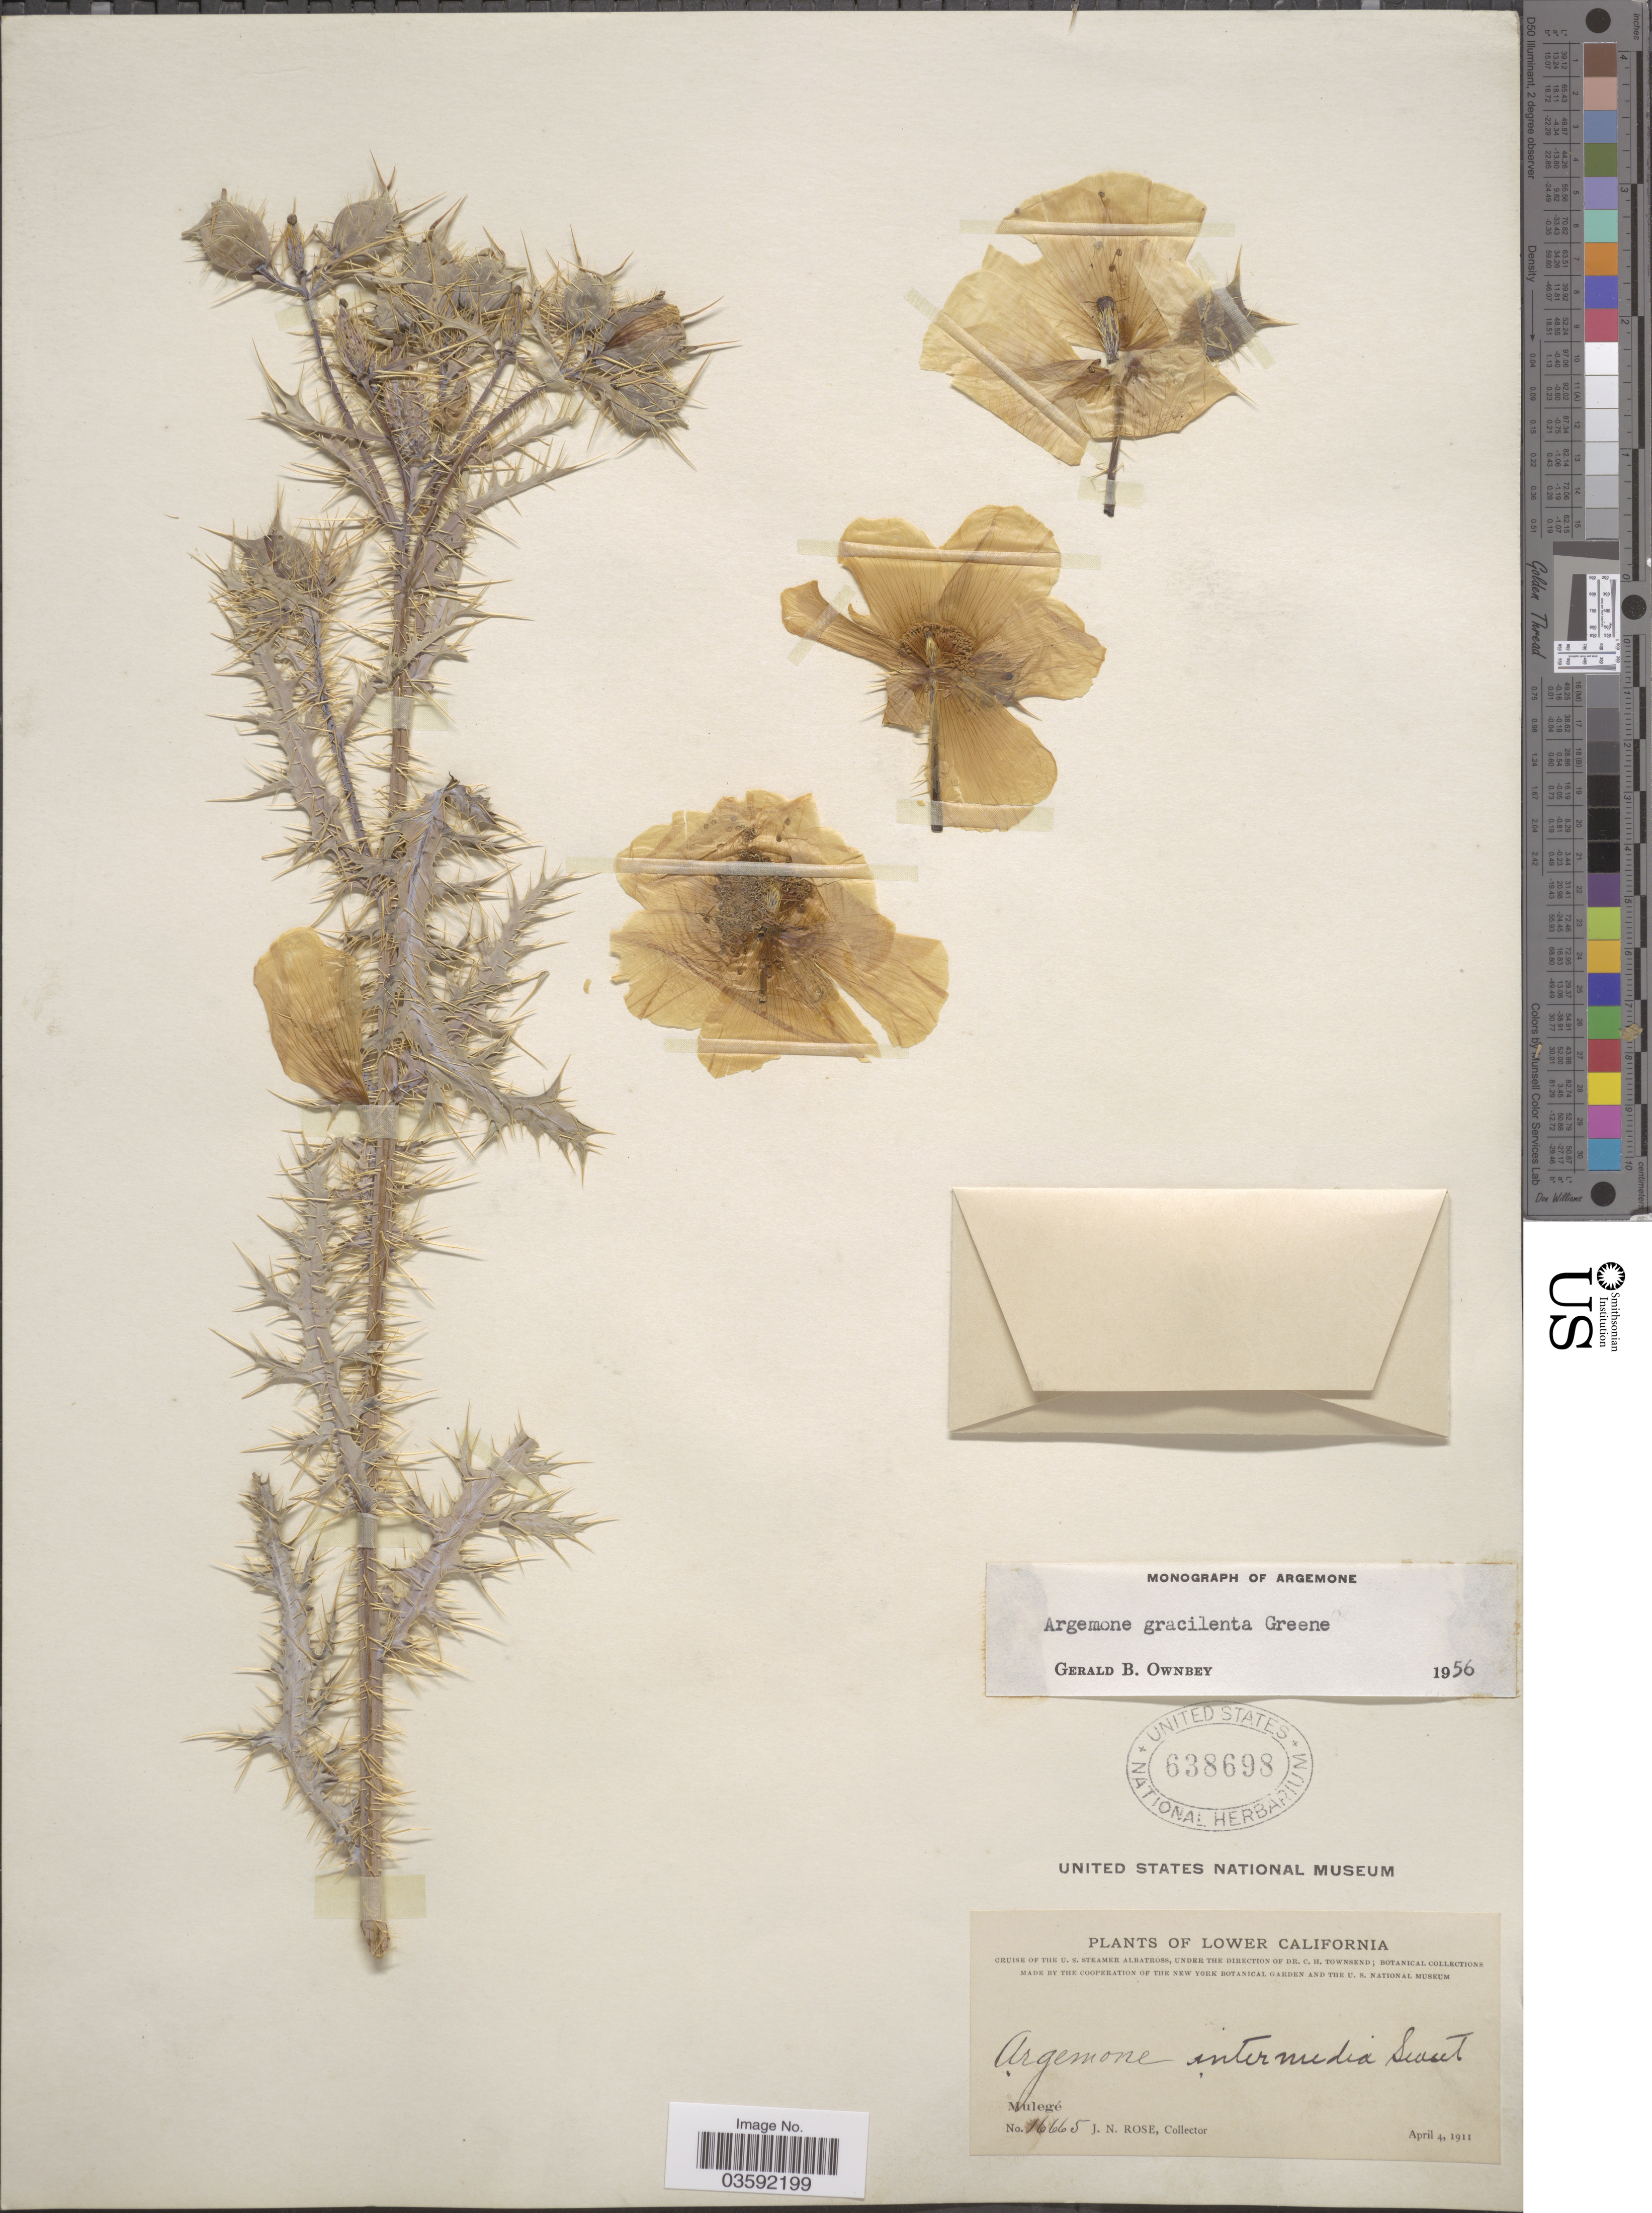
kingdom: Plantae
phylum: Tracheophyta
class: Magnoliopsida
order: Ranunculales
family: Papaveraceae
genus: Argemone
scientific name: Argemone gracilenta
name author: Greene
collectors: J. N. Rose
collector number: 16665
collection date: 1911-04-04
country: Mexico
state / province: Baja California Sur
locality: Lower California. Mulegé.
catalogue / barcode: US 638698